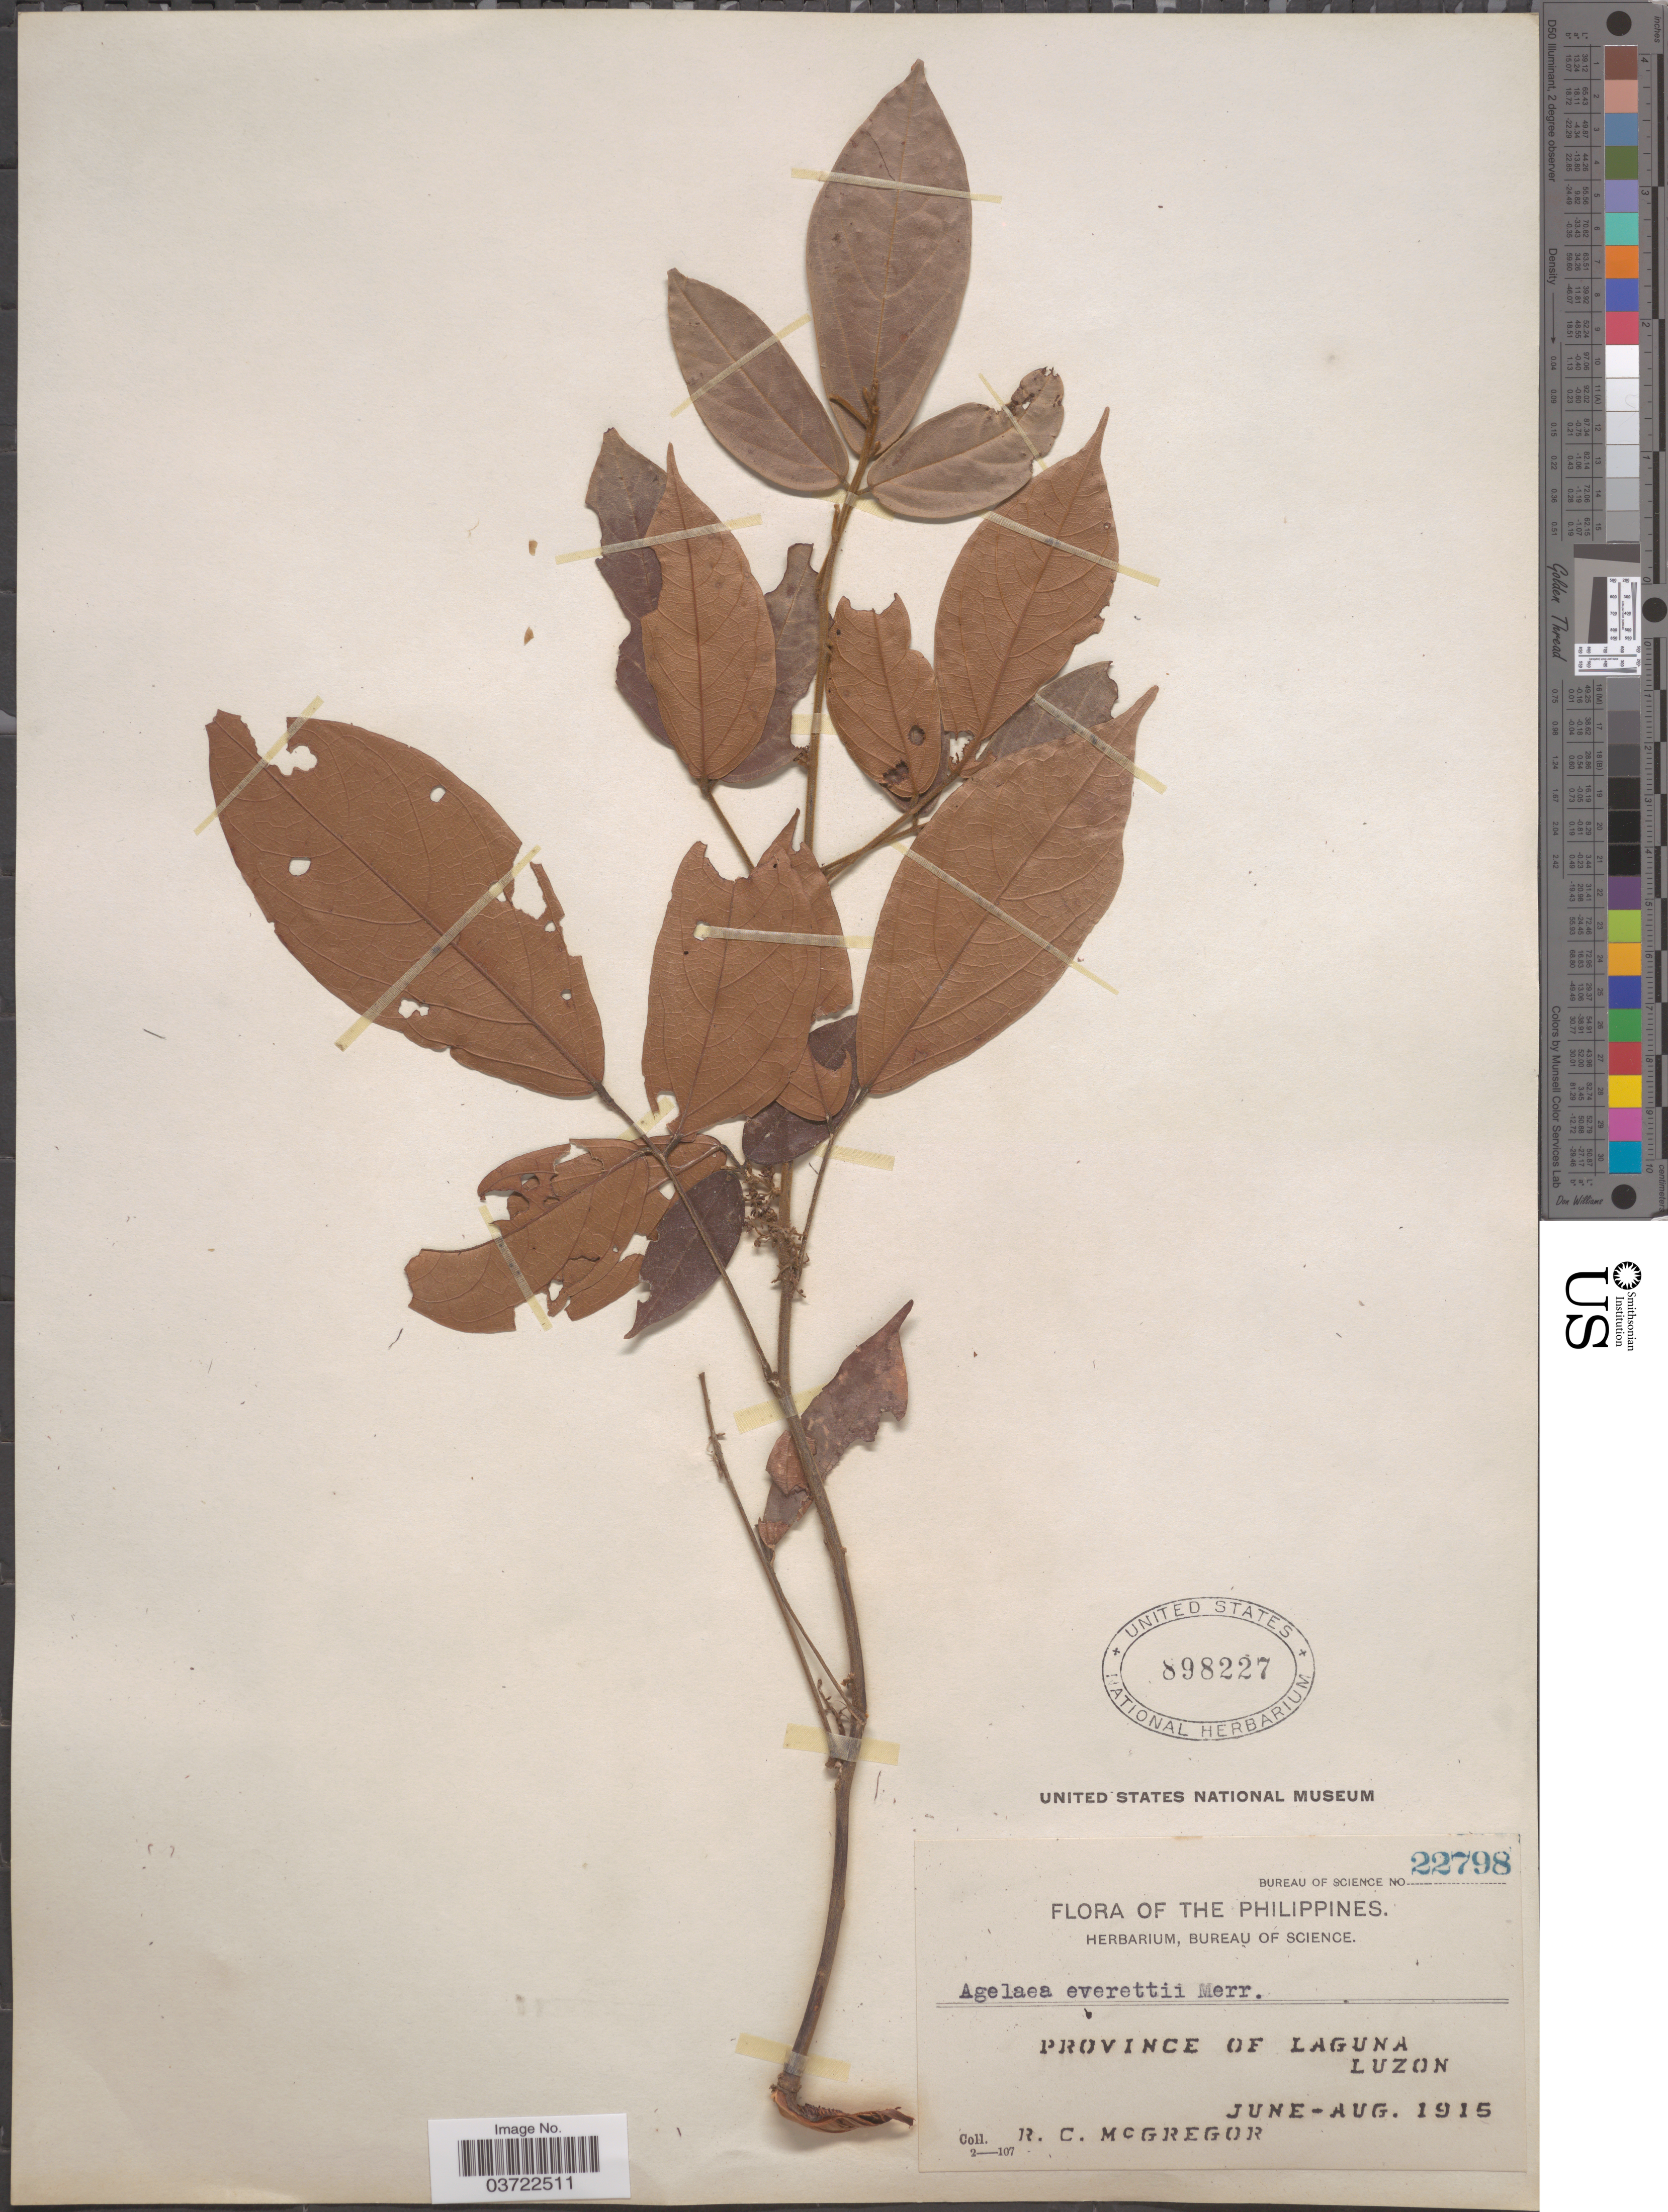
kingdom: Plantae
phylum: Tracheophyta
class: Magnoliopsida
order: Oxalidales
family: Connaraceae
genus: Agelaea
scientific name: Agelaea borneensis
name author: (Hook. f.) Merr.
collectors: R. C. McGregor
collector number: Bureau of Science 22798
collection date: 1915-06/1915-08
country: Philippines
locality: Province of Laguna, Luzon.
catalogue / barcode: US 898227